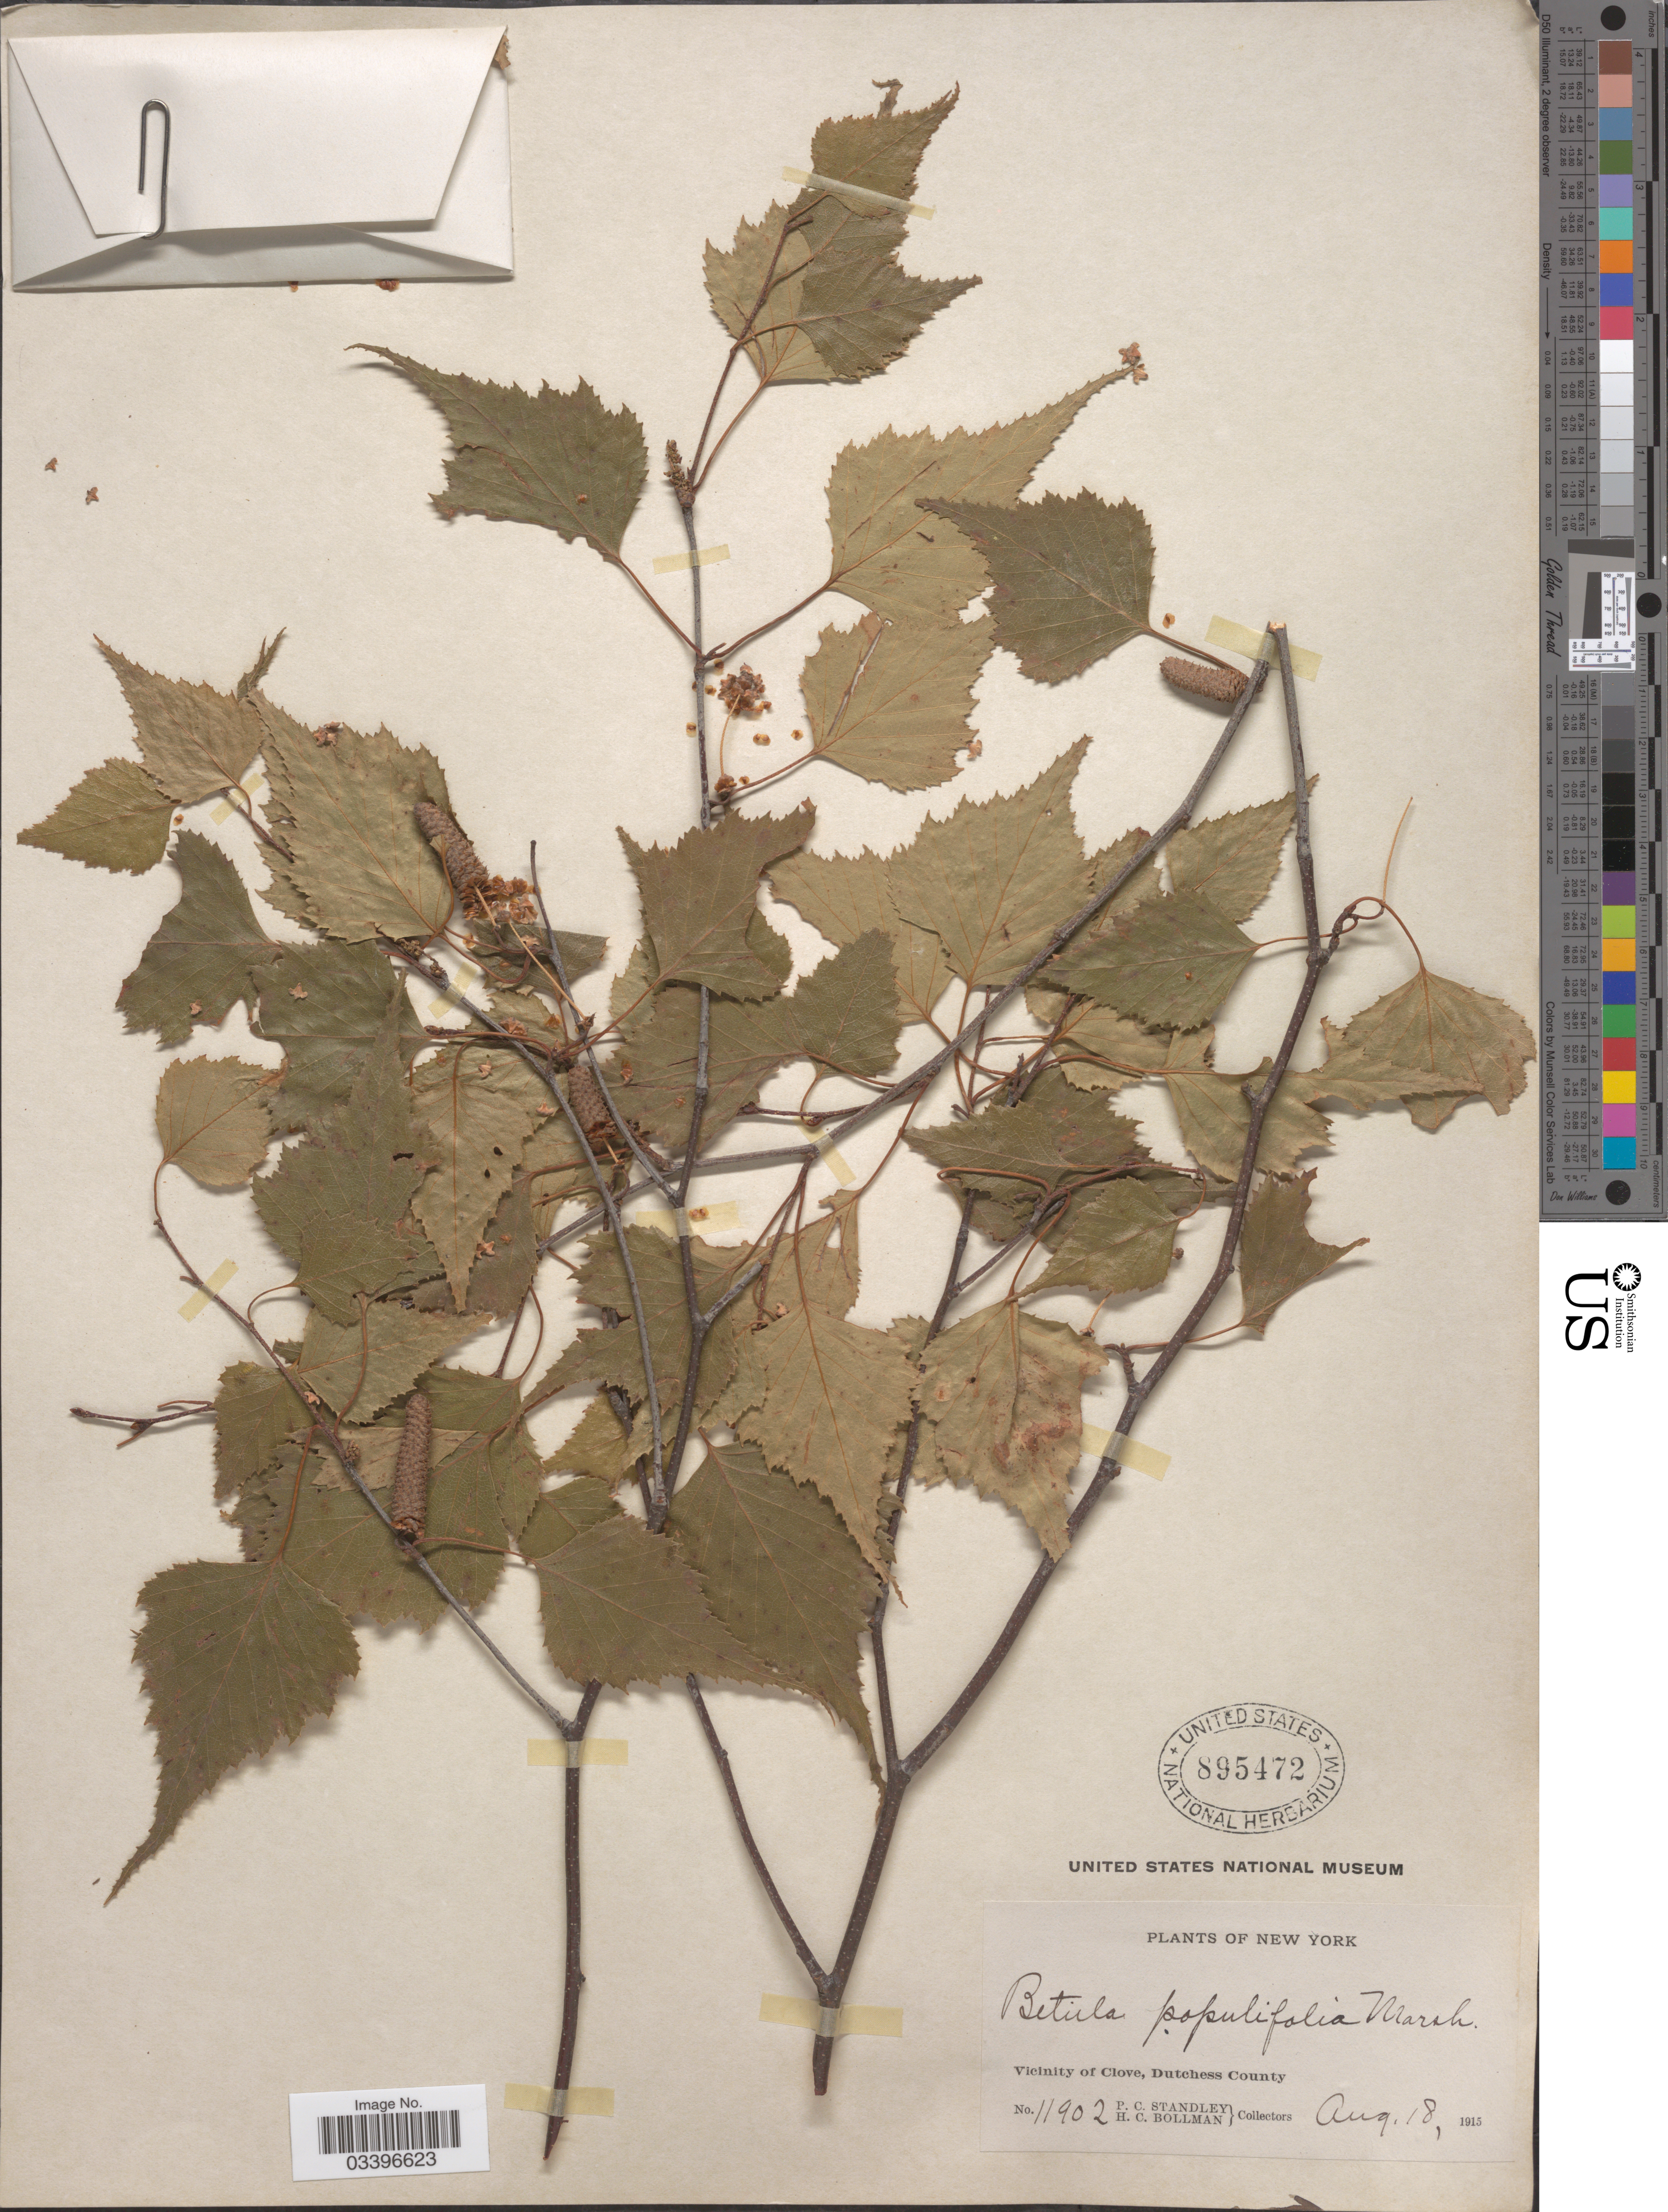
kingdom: Plantae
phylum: Tracheophyta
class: Magnoliopsida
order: Fagales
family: Betulaceae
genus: Betula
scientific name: Betula populifolia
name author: Marshall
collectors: P. C. Standley & H. C. Bollman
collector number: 11902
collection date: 1915-08-18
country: United States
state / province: New York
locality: Vicinity of Clove, Dutchess County.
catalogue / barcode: US 895472